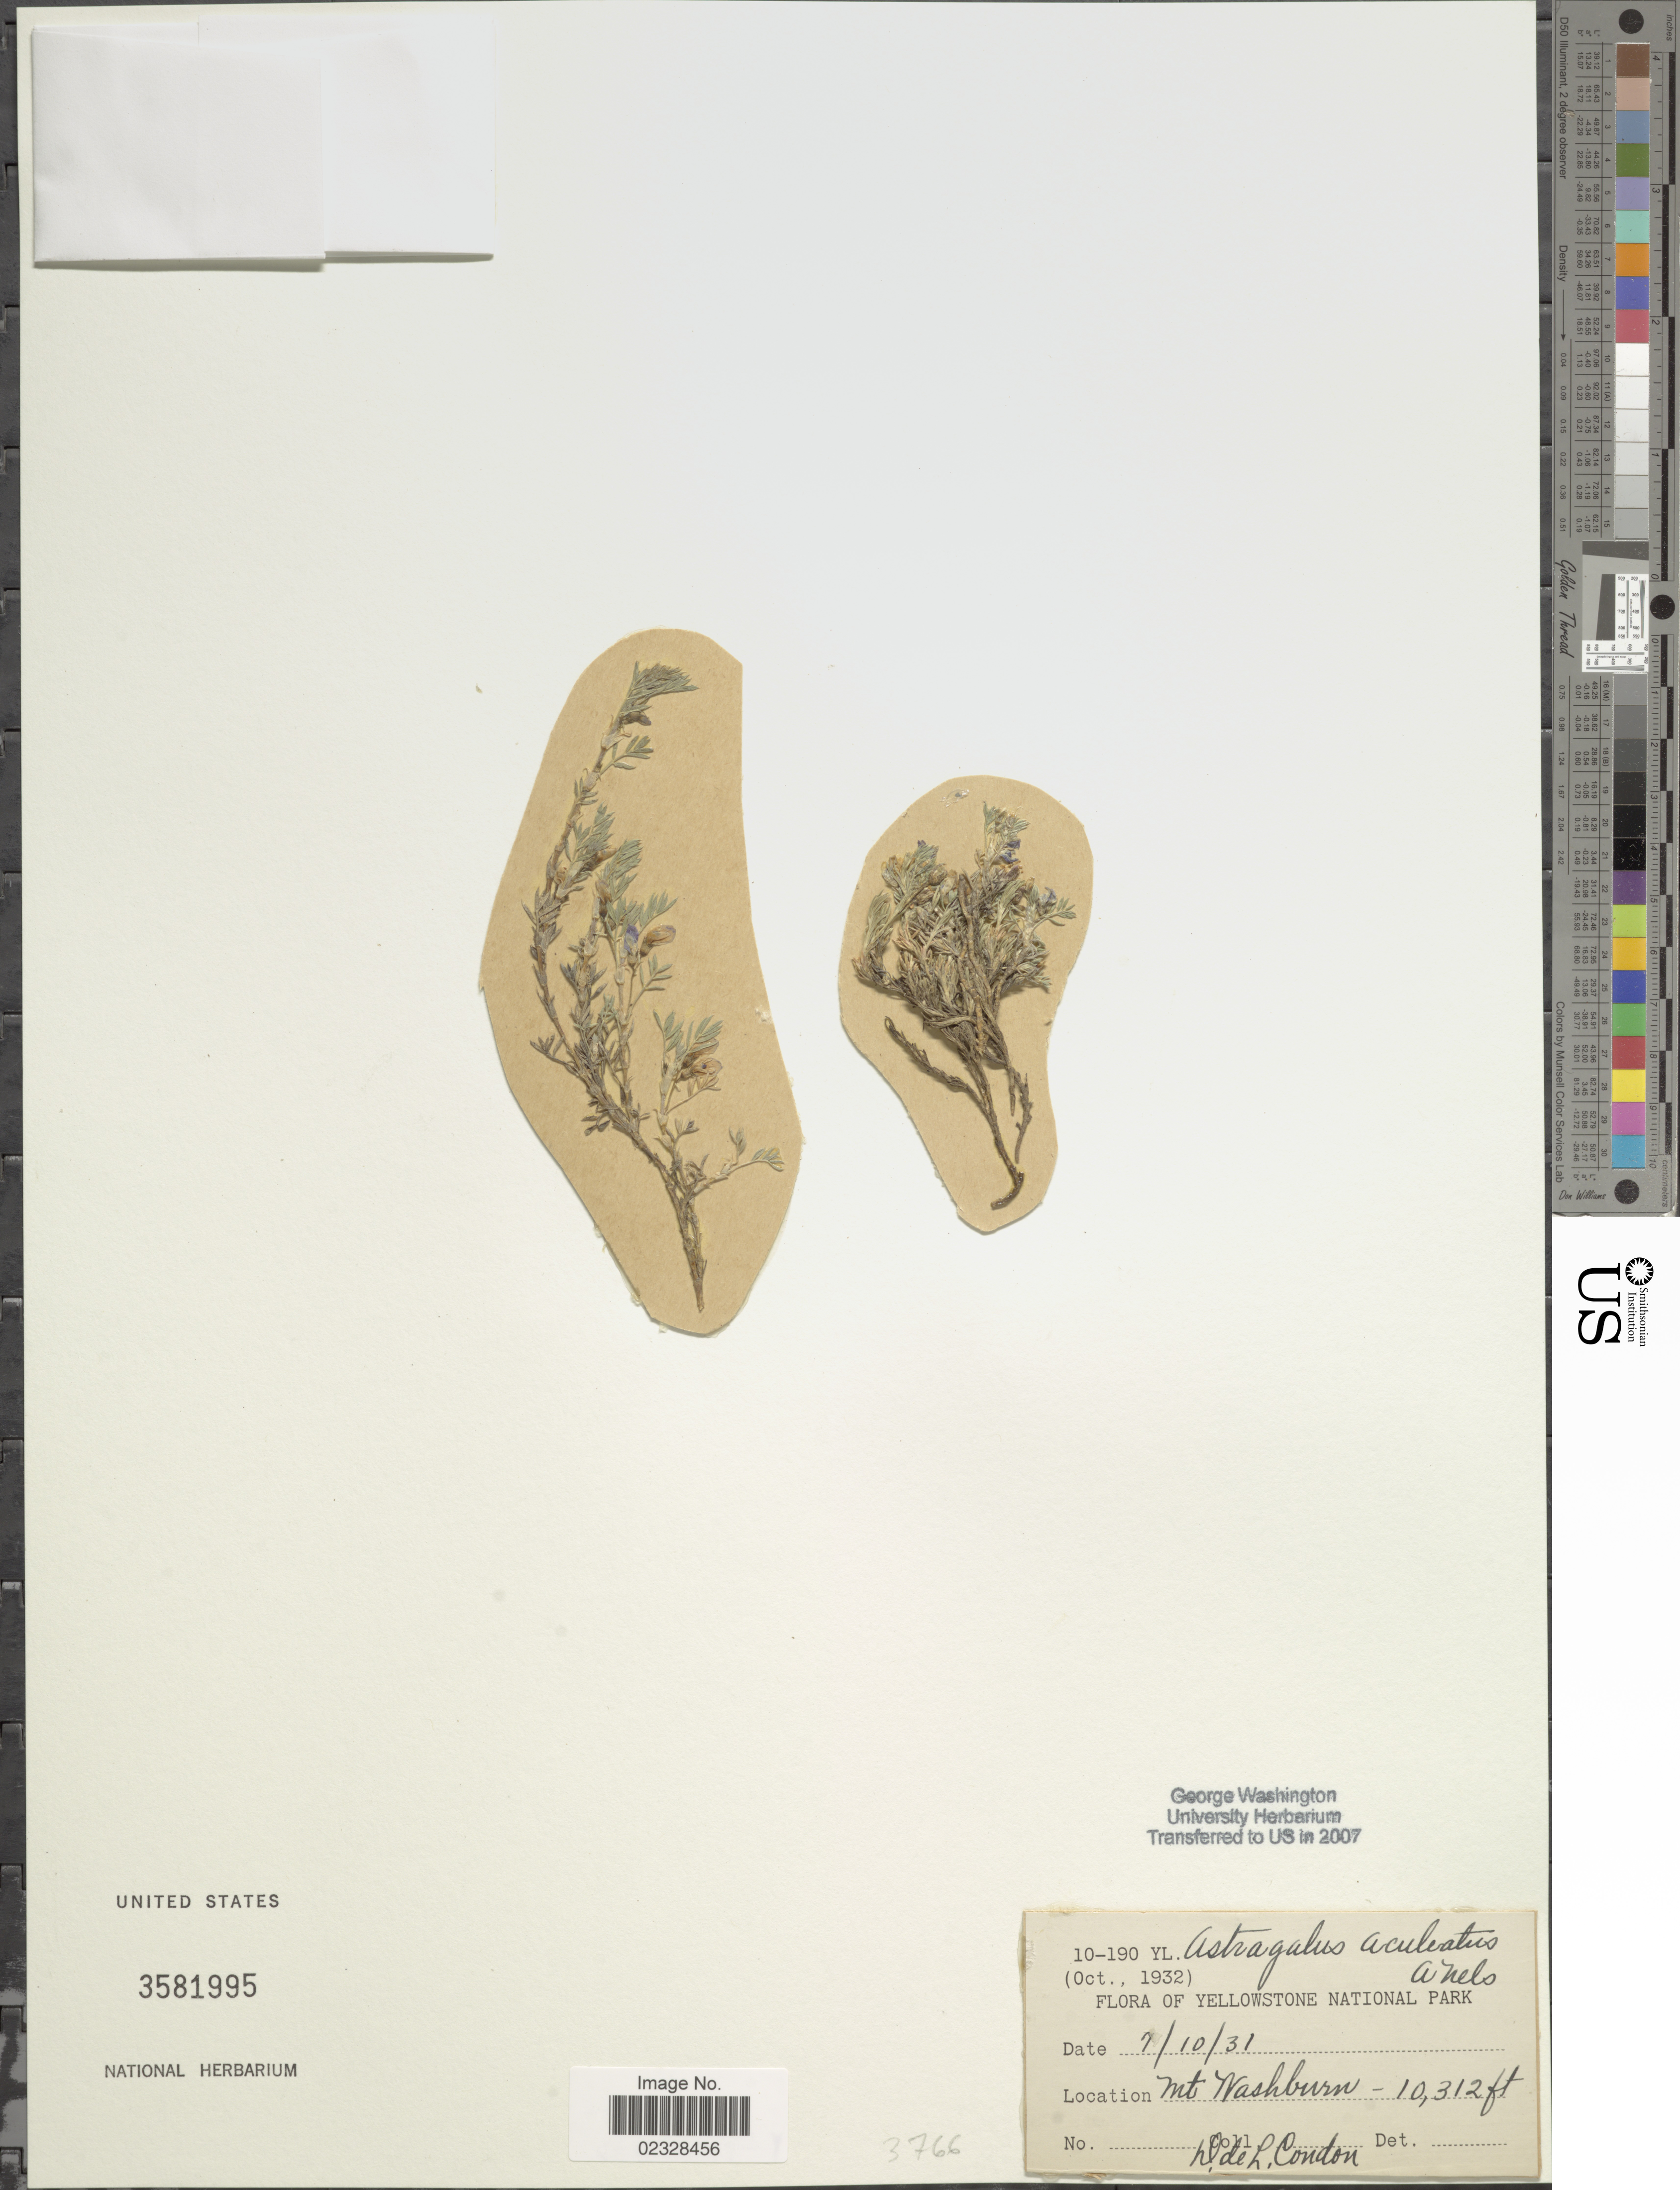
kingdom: Plantae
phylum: Tracheophyta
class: Magnoliopsida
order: Fabales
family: Fabaceae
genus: Astragalus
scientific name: Astragalus aculeatus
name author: A. Nelson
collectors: D. Condon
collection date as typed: Transcribed d/m/y: 10/7/31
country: United States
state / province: Wyoming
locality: Yellowstone National Park. Mt Washburn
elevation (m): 3143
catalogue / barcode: US 3581995